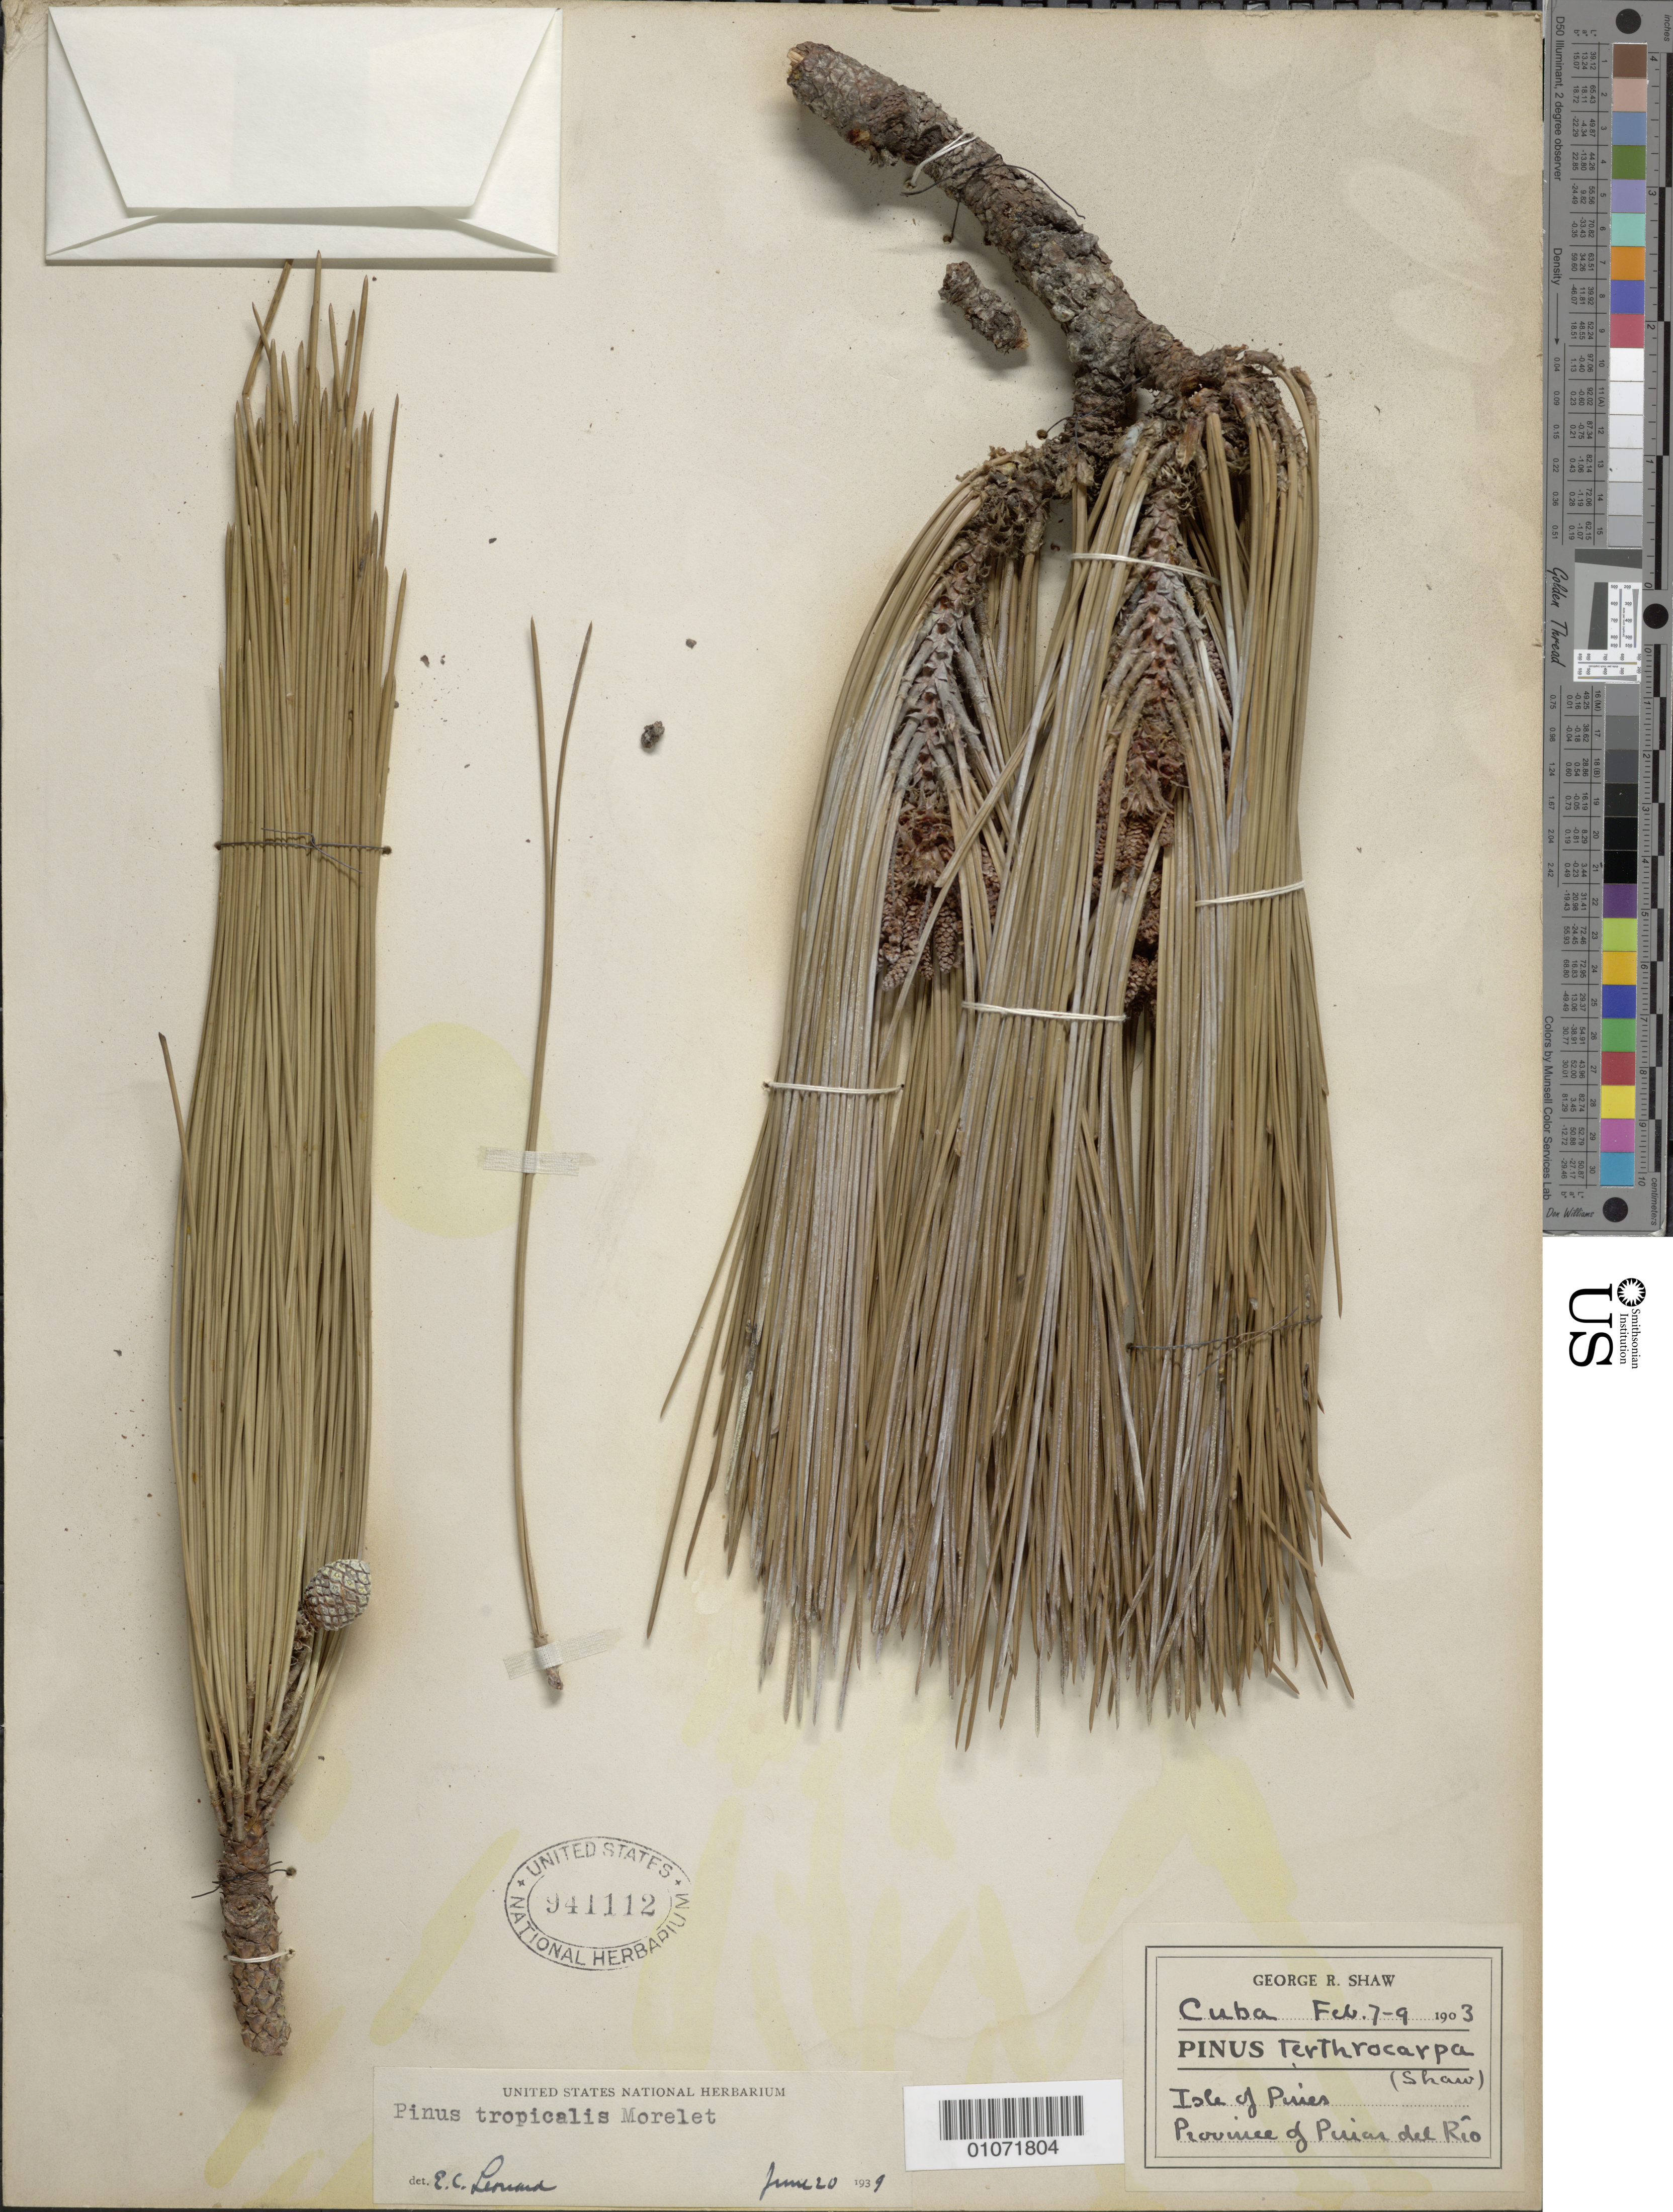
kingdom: Plantae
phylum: Tracheophyta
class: Pinopsida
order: Pinales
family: Pinaceae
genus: Pinus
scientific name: Pinus tropicalis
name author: Morelet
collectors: G. R. Shaw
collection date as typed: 07 Feb 1903 to 09 Feb 1903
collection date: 1903-02-07/1903-02-09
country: Cuba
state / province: Isla de La Juventud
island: Isla de la Juventud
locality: Isla of Pines Prvince of Pinar del Rio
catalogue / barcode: US 941112